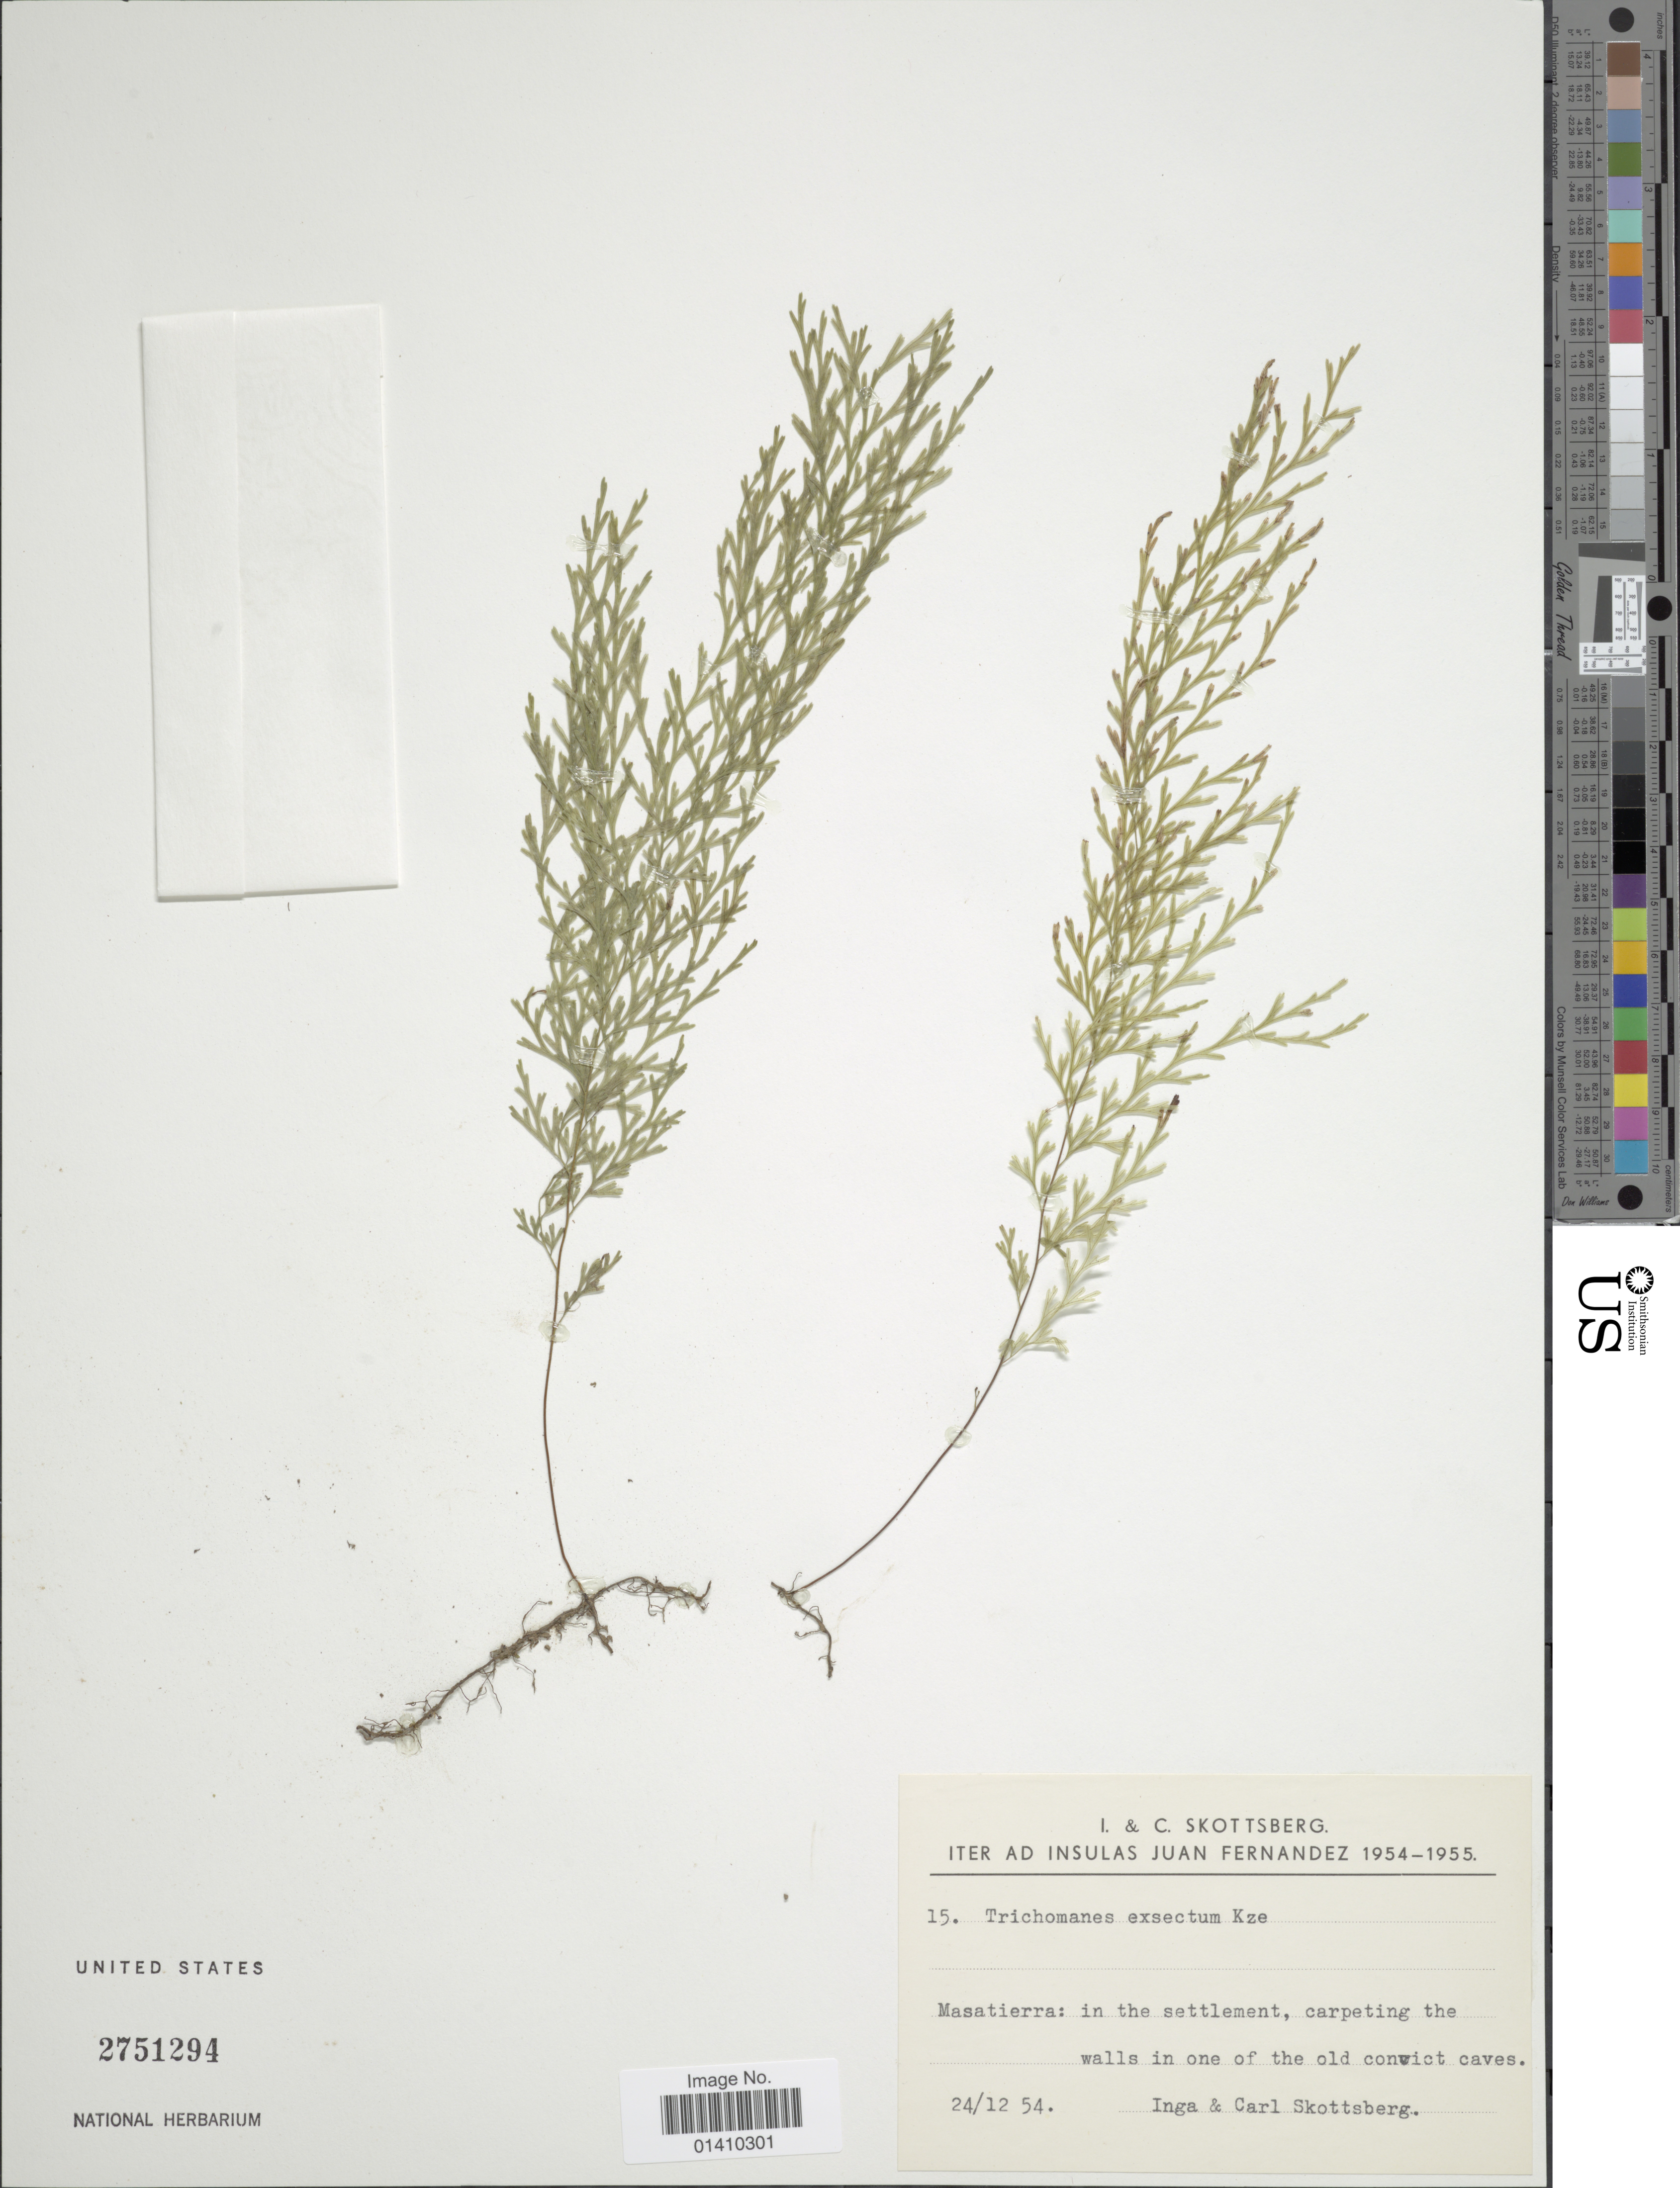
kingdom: Plantae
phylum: Tracheophyta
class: Polypodiopsida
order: Hymenophyllales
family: Hymenophyllaceae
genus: Polyphlebium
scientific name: Polyphlebium exsectum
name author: (Kunze) Ebihara & Dubuisson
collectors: I. Skottsberg & C. Skottsberg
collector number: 15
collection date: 1954-12-24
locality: Masatierra: in the settlement, carpeting the walls in one of the old convict caves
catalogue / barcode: US 2751294